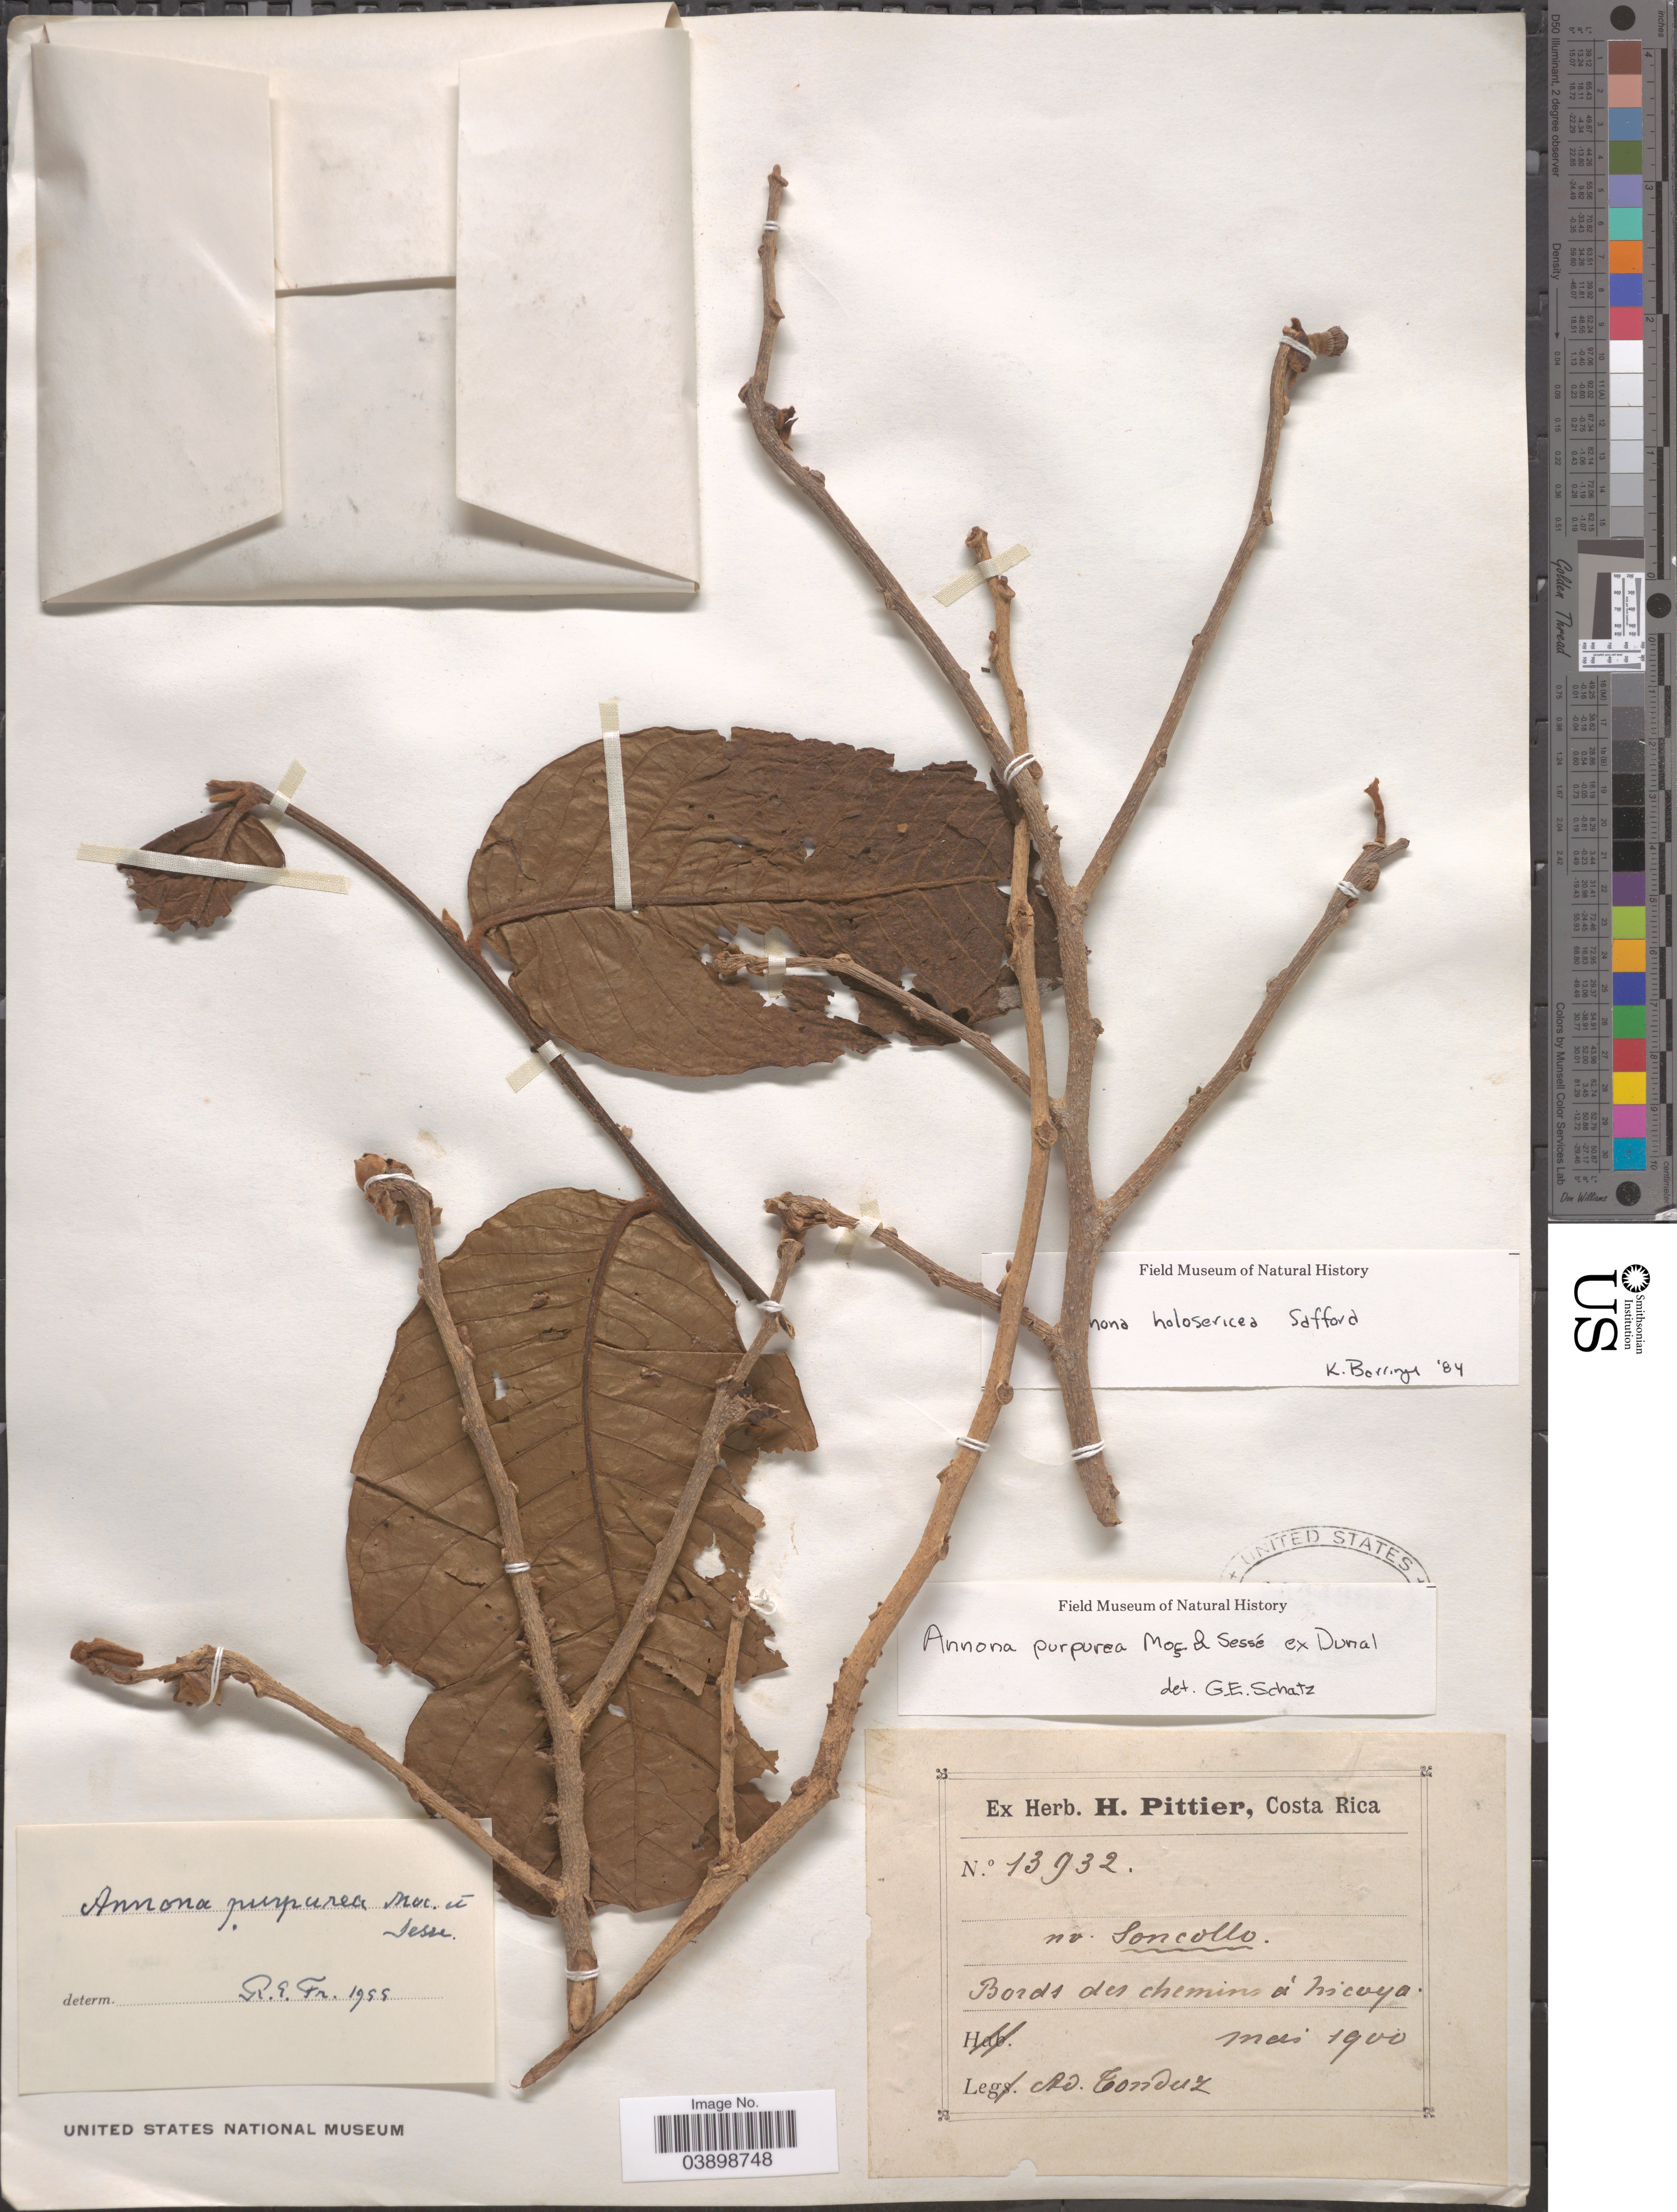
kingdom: Plantae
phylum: Tracheophyta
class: Magnoliopsida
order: Magnoliales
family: Annonaceae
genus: Annona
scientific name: Annona purpurea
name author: Moc. & Sessé ex Dunal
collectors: A. Tonduz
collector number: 13932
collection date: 1900-05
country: Costa Rica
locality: Bords des chemins á Nicoya.